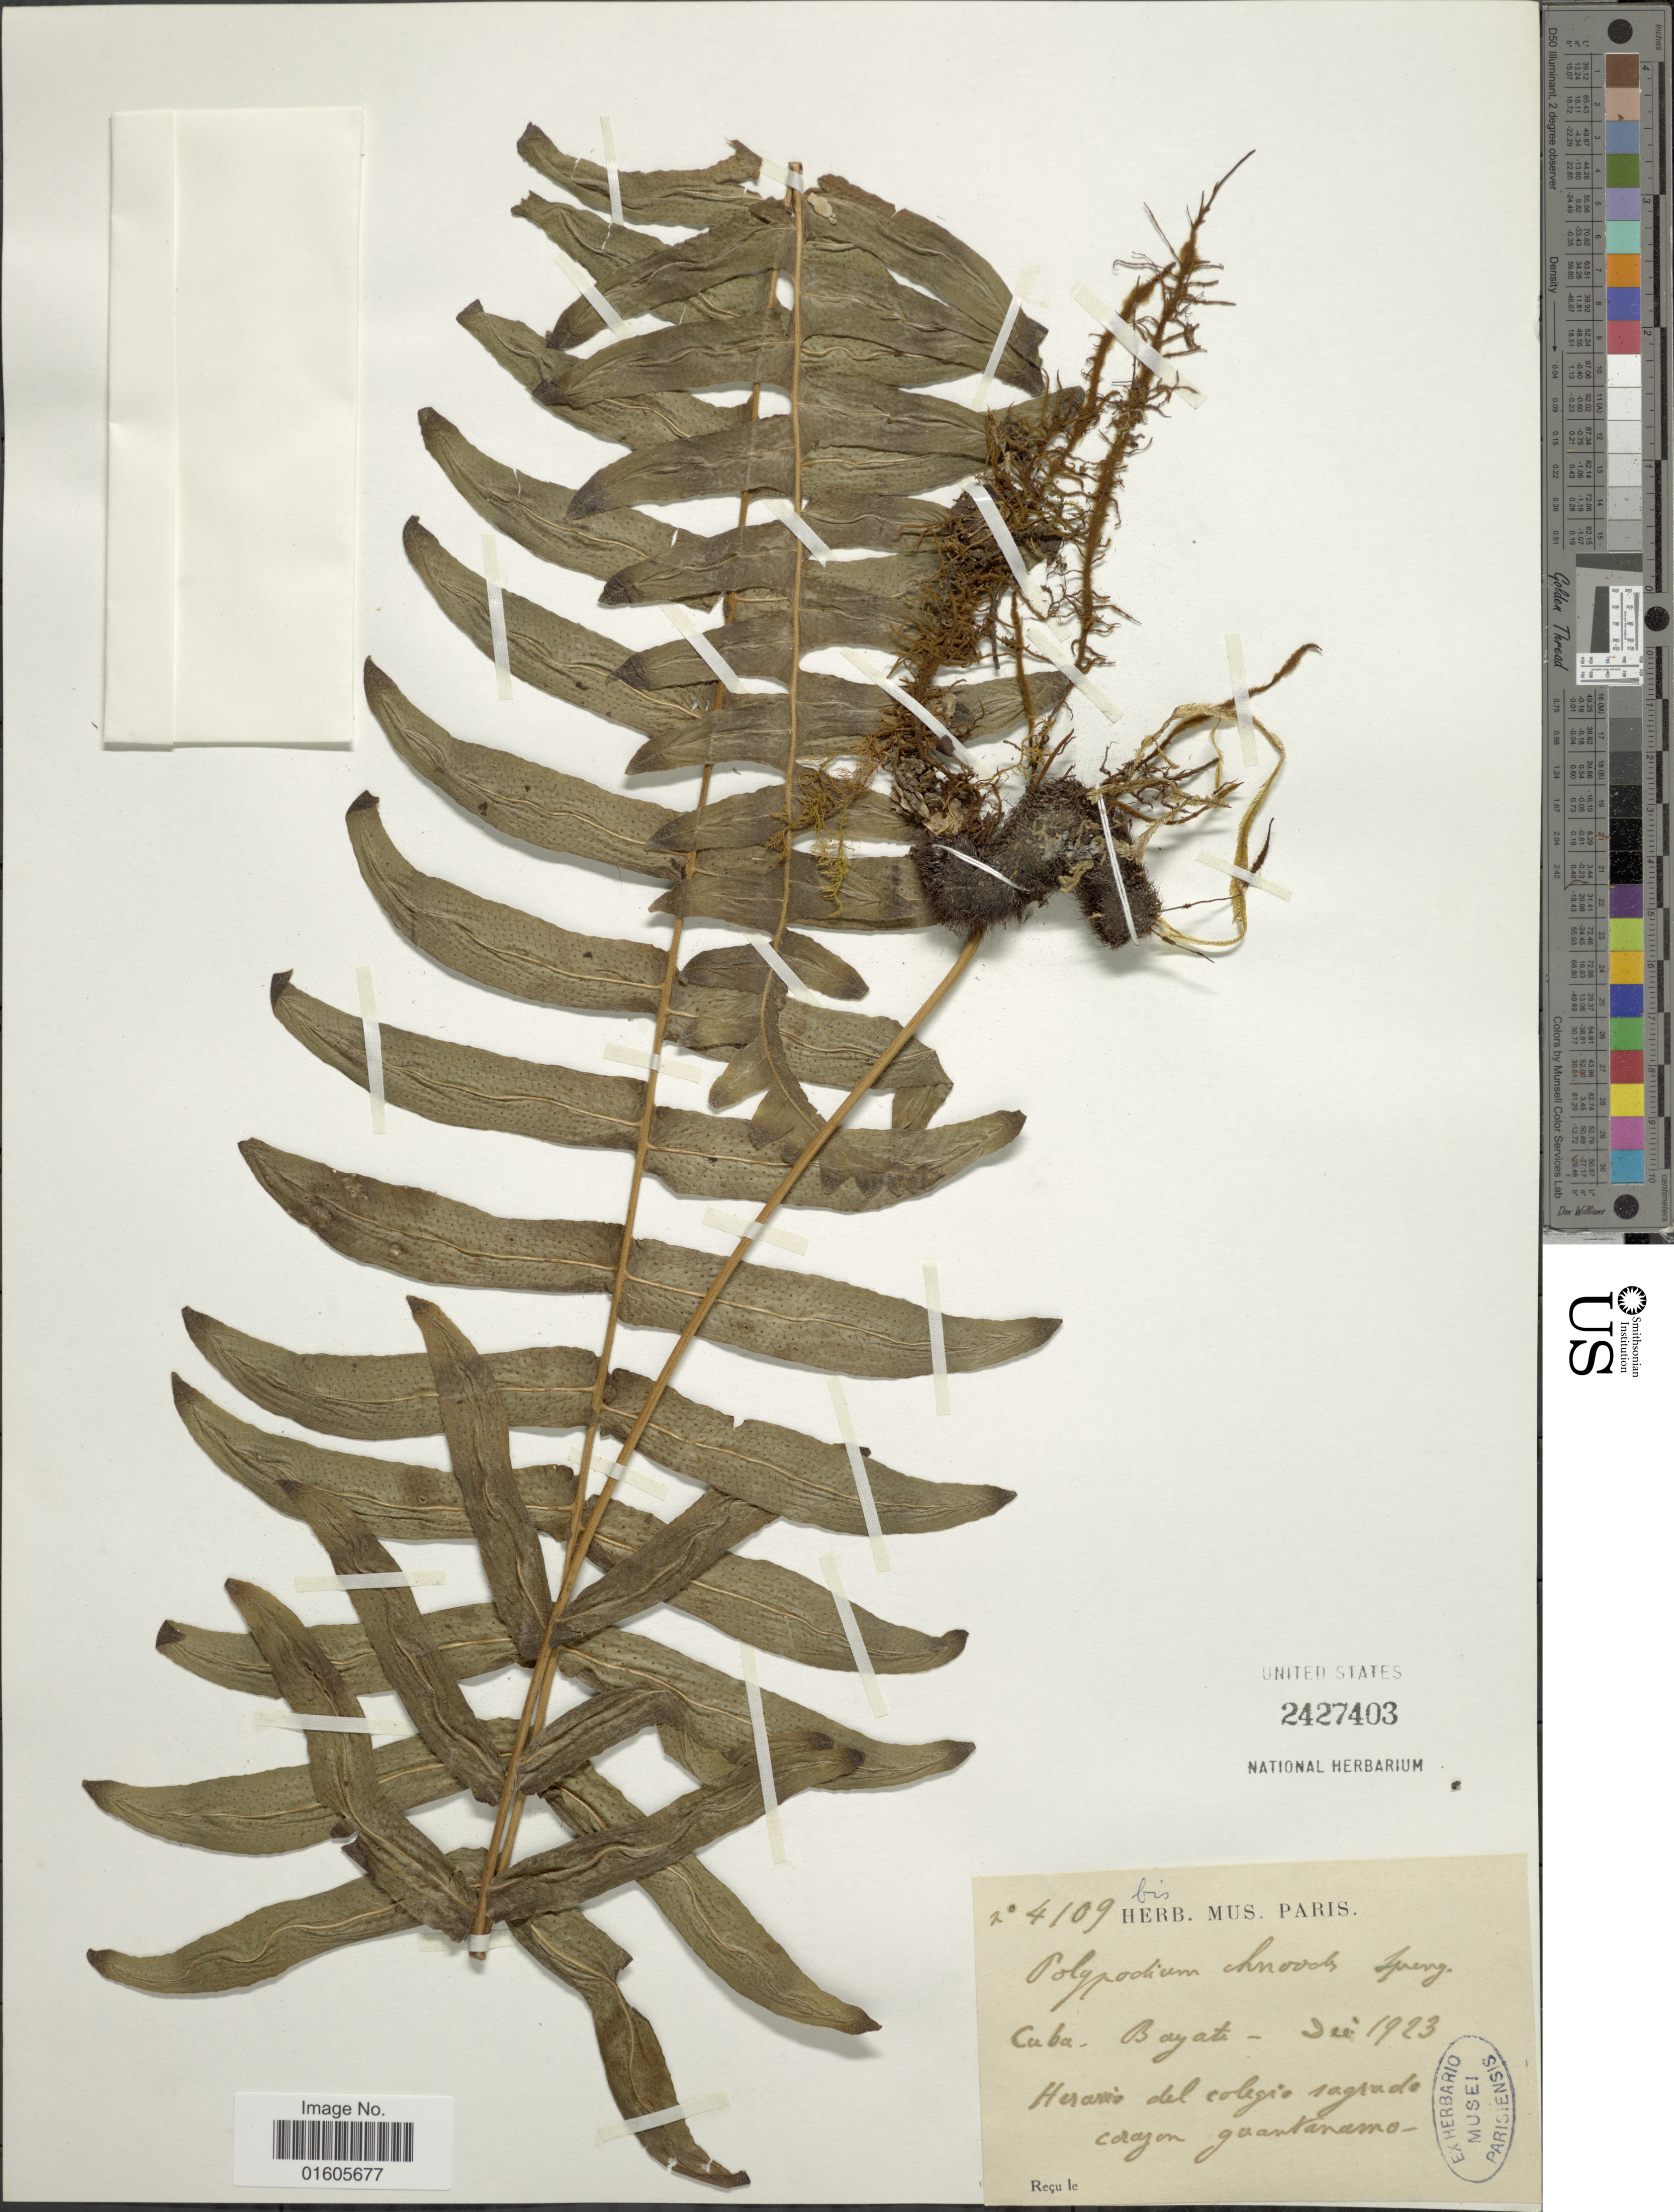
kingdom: Plantae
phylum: Tracheophyta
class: Polypodiopsida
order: Polypodiales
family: Polypodiaceae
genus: Serpocaulon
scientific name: Serpocaulon dissimile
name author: (L.) A.R. Sm.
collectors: ex herb. Mus. Paris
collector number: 4109 bis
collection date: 1923-12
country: Cuba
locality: Boyate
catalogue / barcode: US 2427403